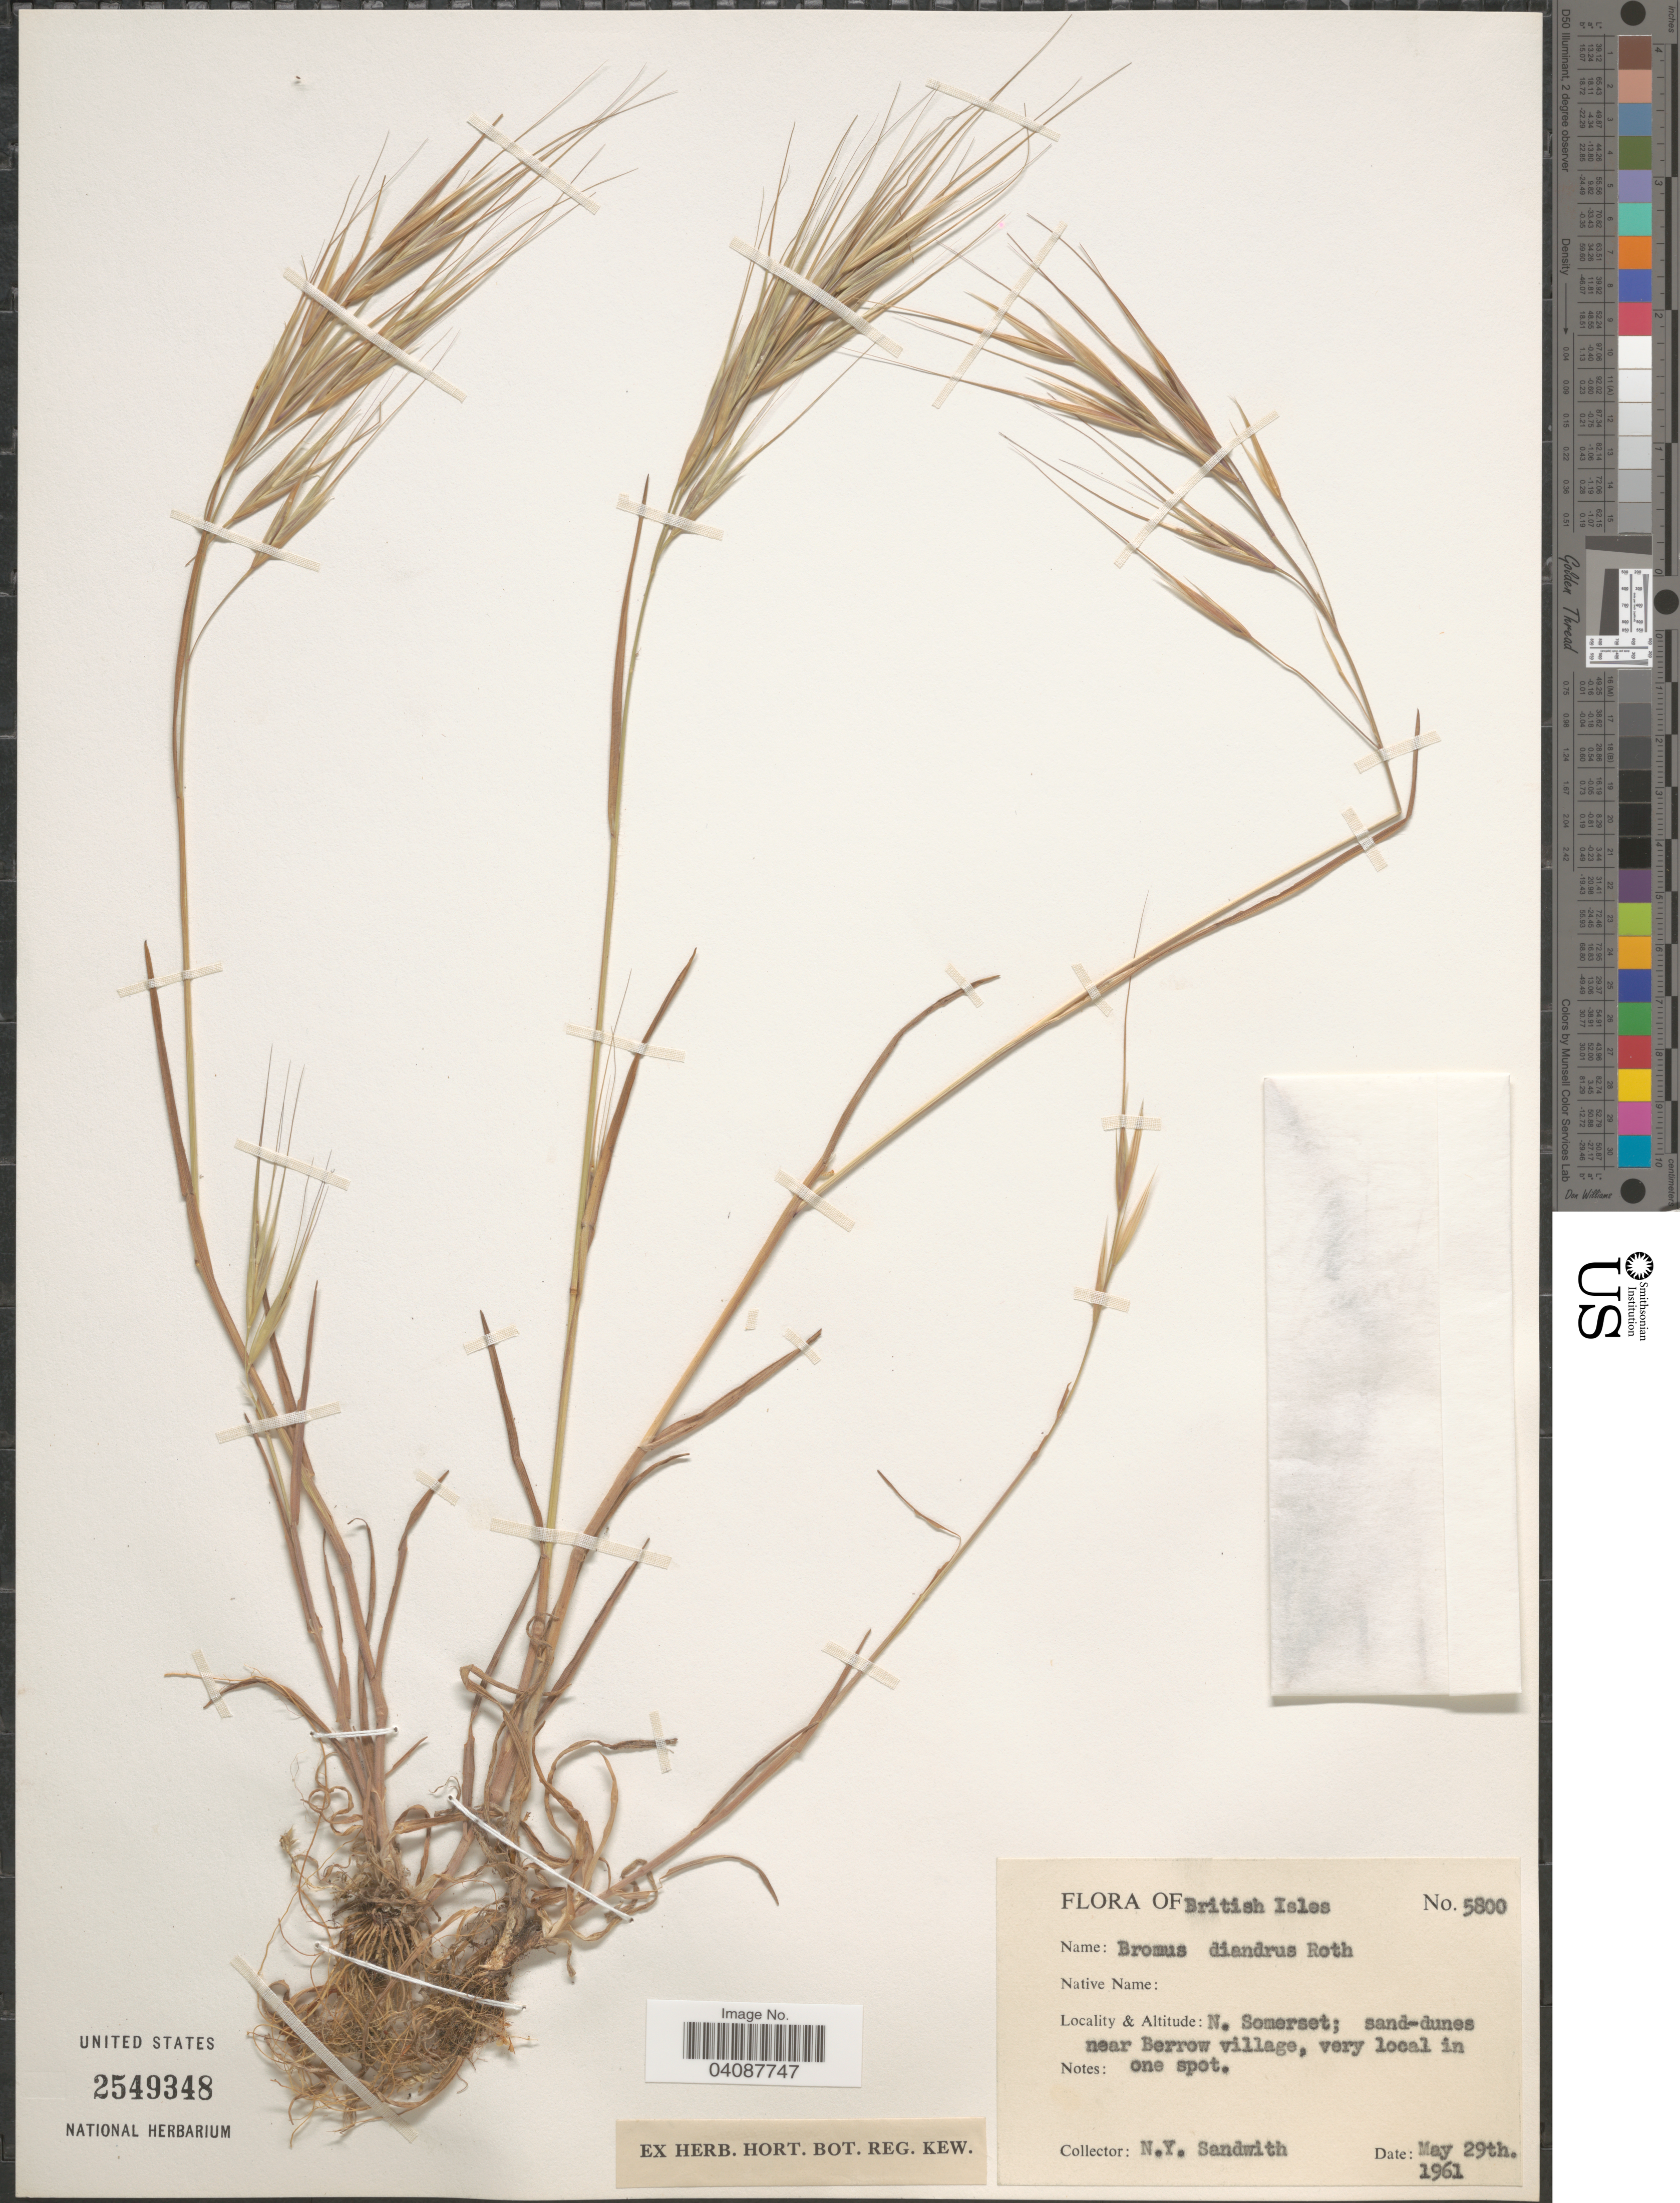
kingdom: Plantae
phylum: Tracheophyta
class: Liliopsida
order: Poales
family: Poaceae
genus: Bromus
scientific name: Bromus diandrus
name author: Roth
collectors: N. Y. Sandwith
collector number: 5800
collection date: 1961-05-29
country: United Kingdom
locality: British Isles. N. Somerset; sand-dunes near Berrow village.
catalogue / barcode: US 2549348